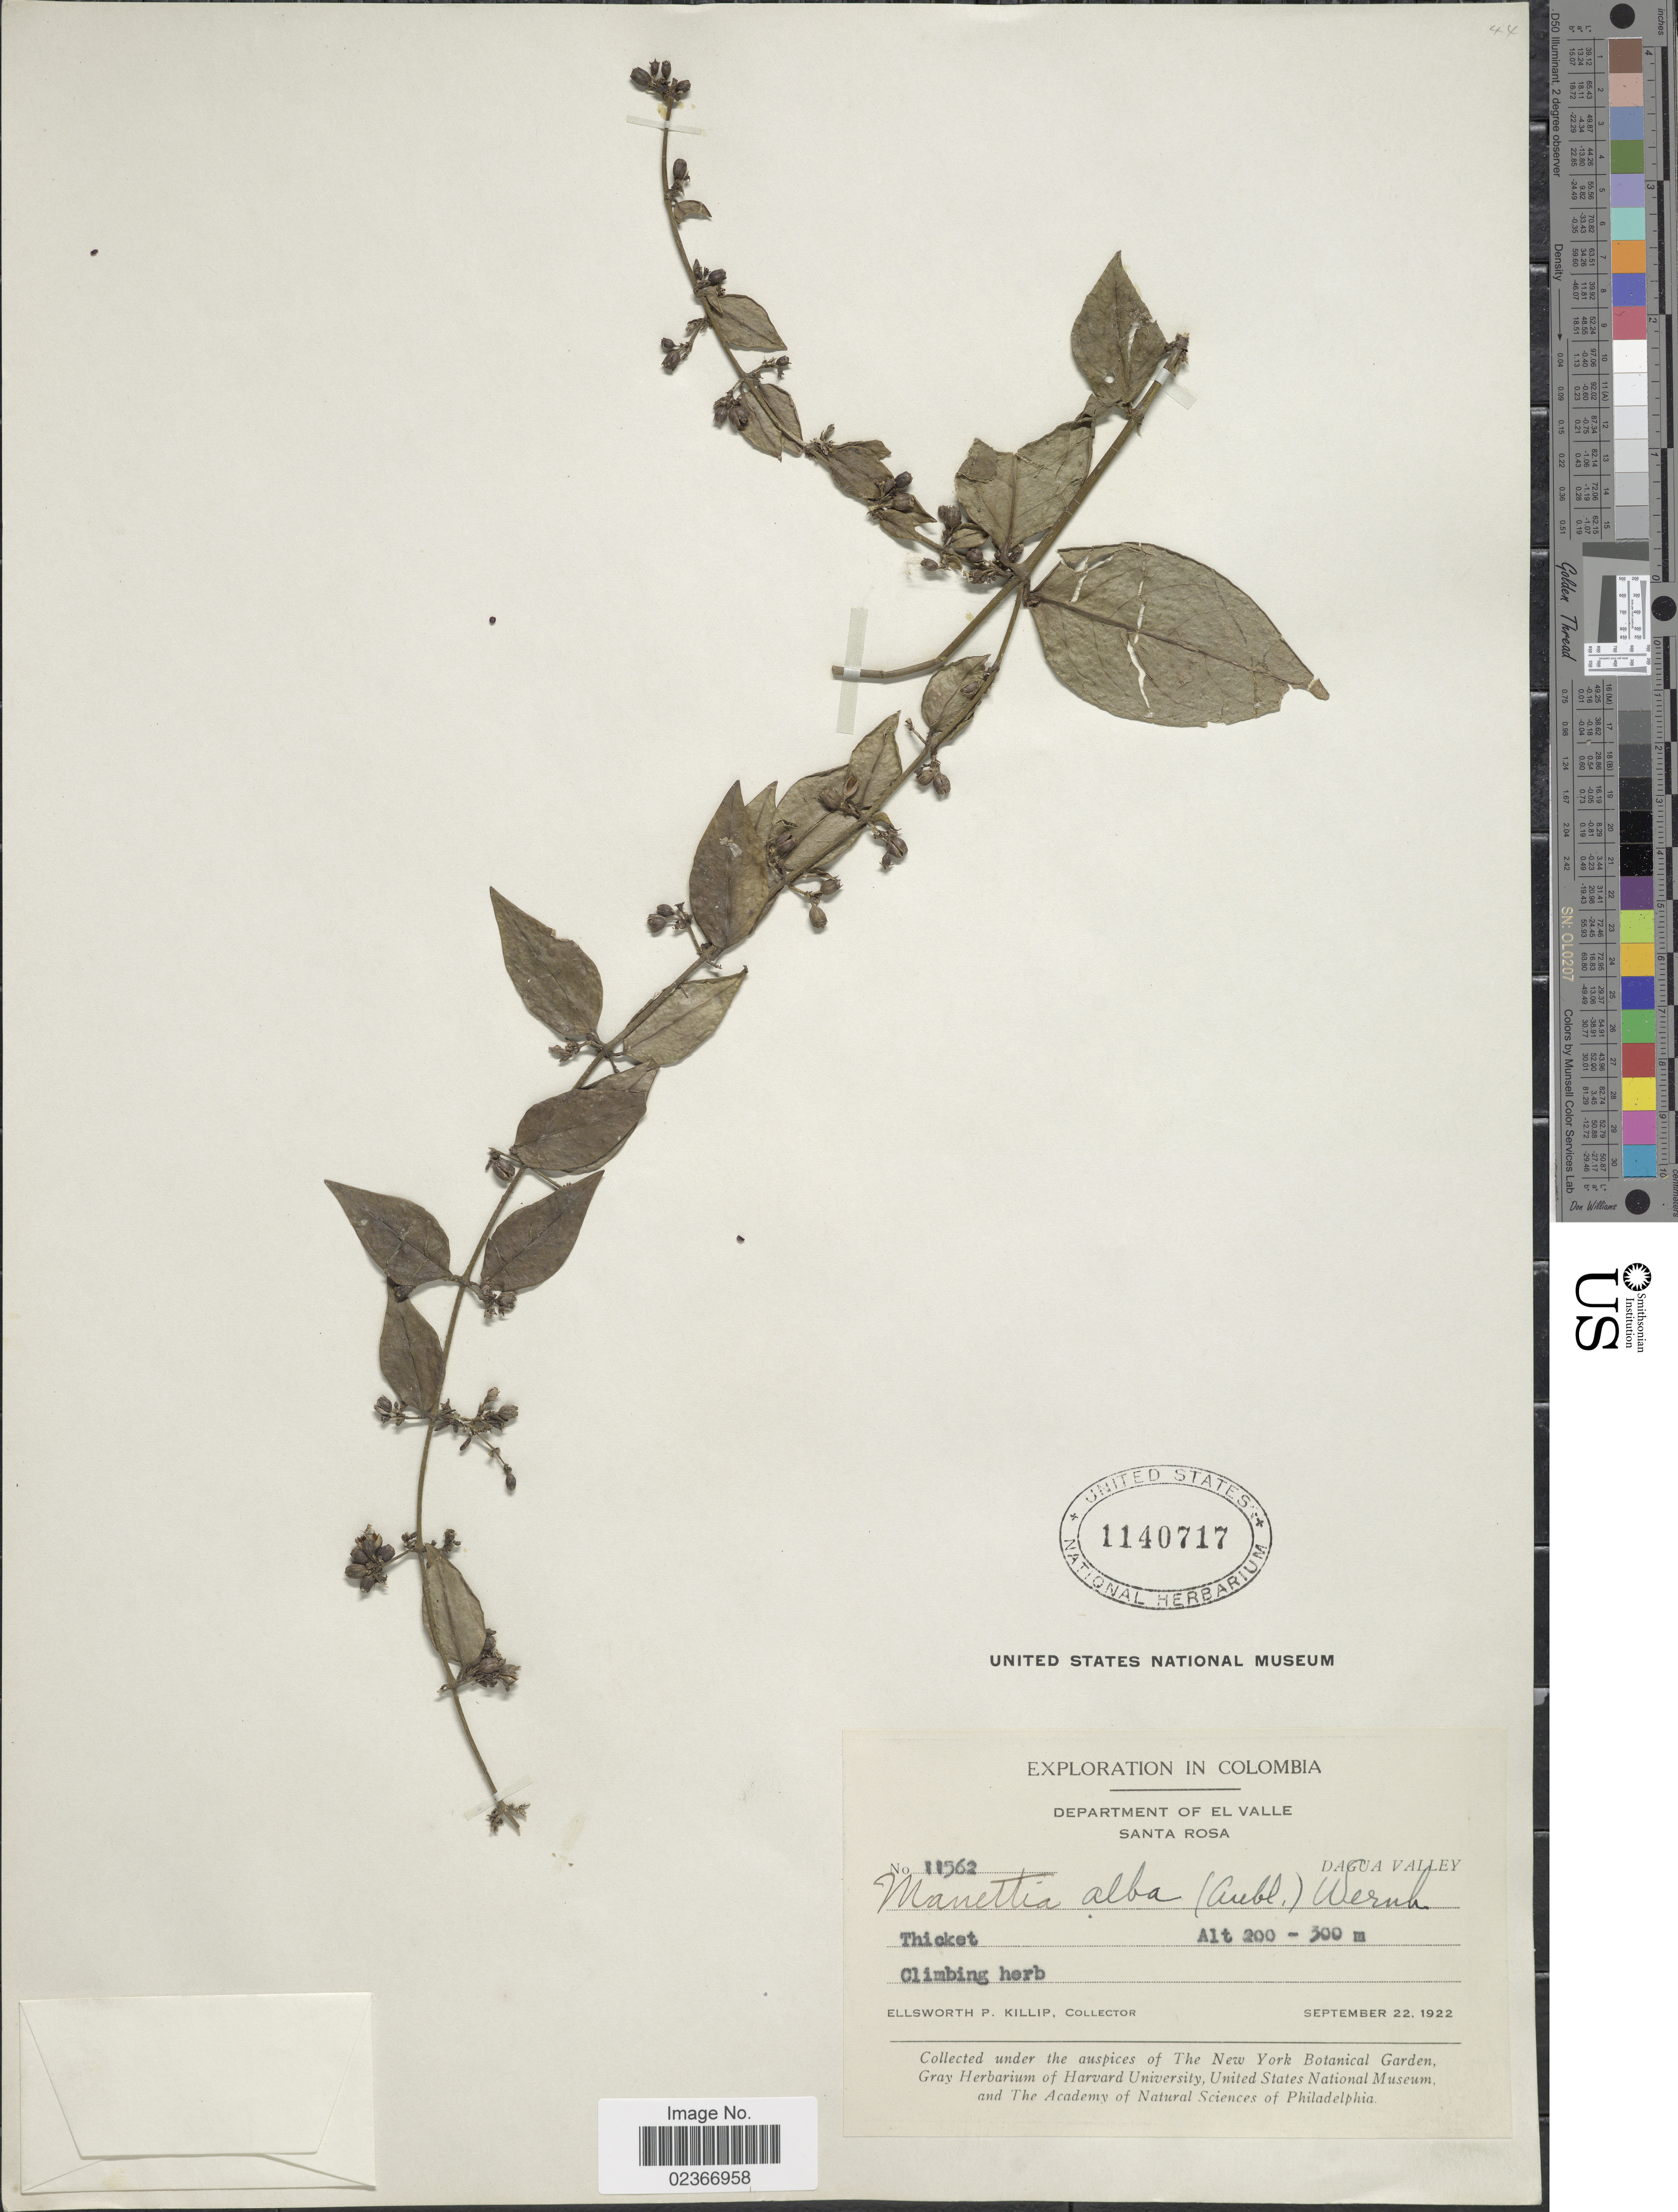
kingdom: Plantae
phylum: Tracheophyta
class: Magnoliopsida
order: Gentianales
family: Rubiaceae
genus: Manettia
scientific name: Manettia alba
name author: (Aubl.) Wernham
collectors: E. P. Killip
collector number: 11562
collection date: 1922-09-22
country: Colombia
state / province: Valle del Cauca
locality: Department of El Valle. Santa Rosa. Dagua Valley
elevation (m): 200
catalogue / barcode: US 1140717